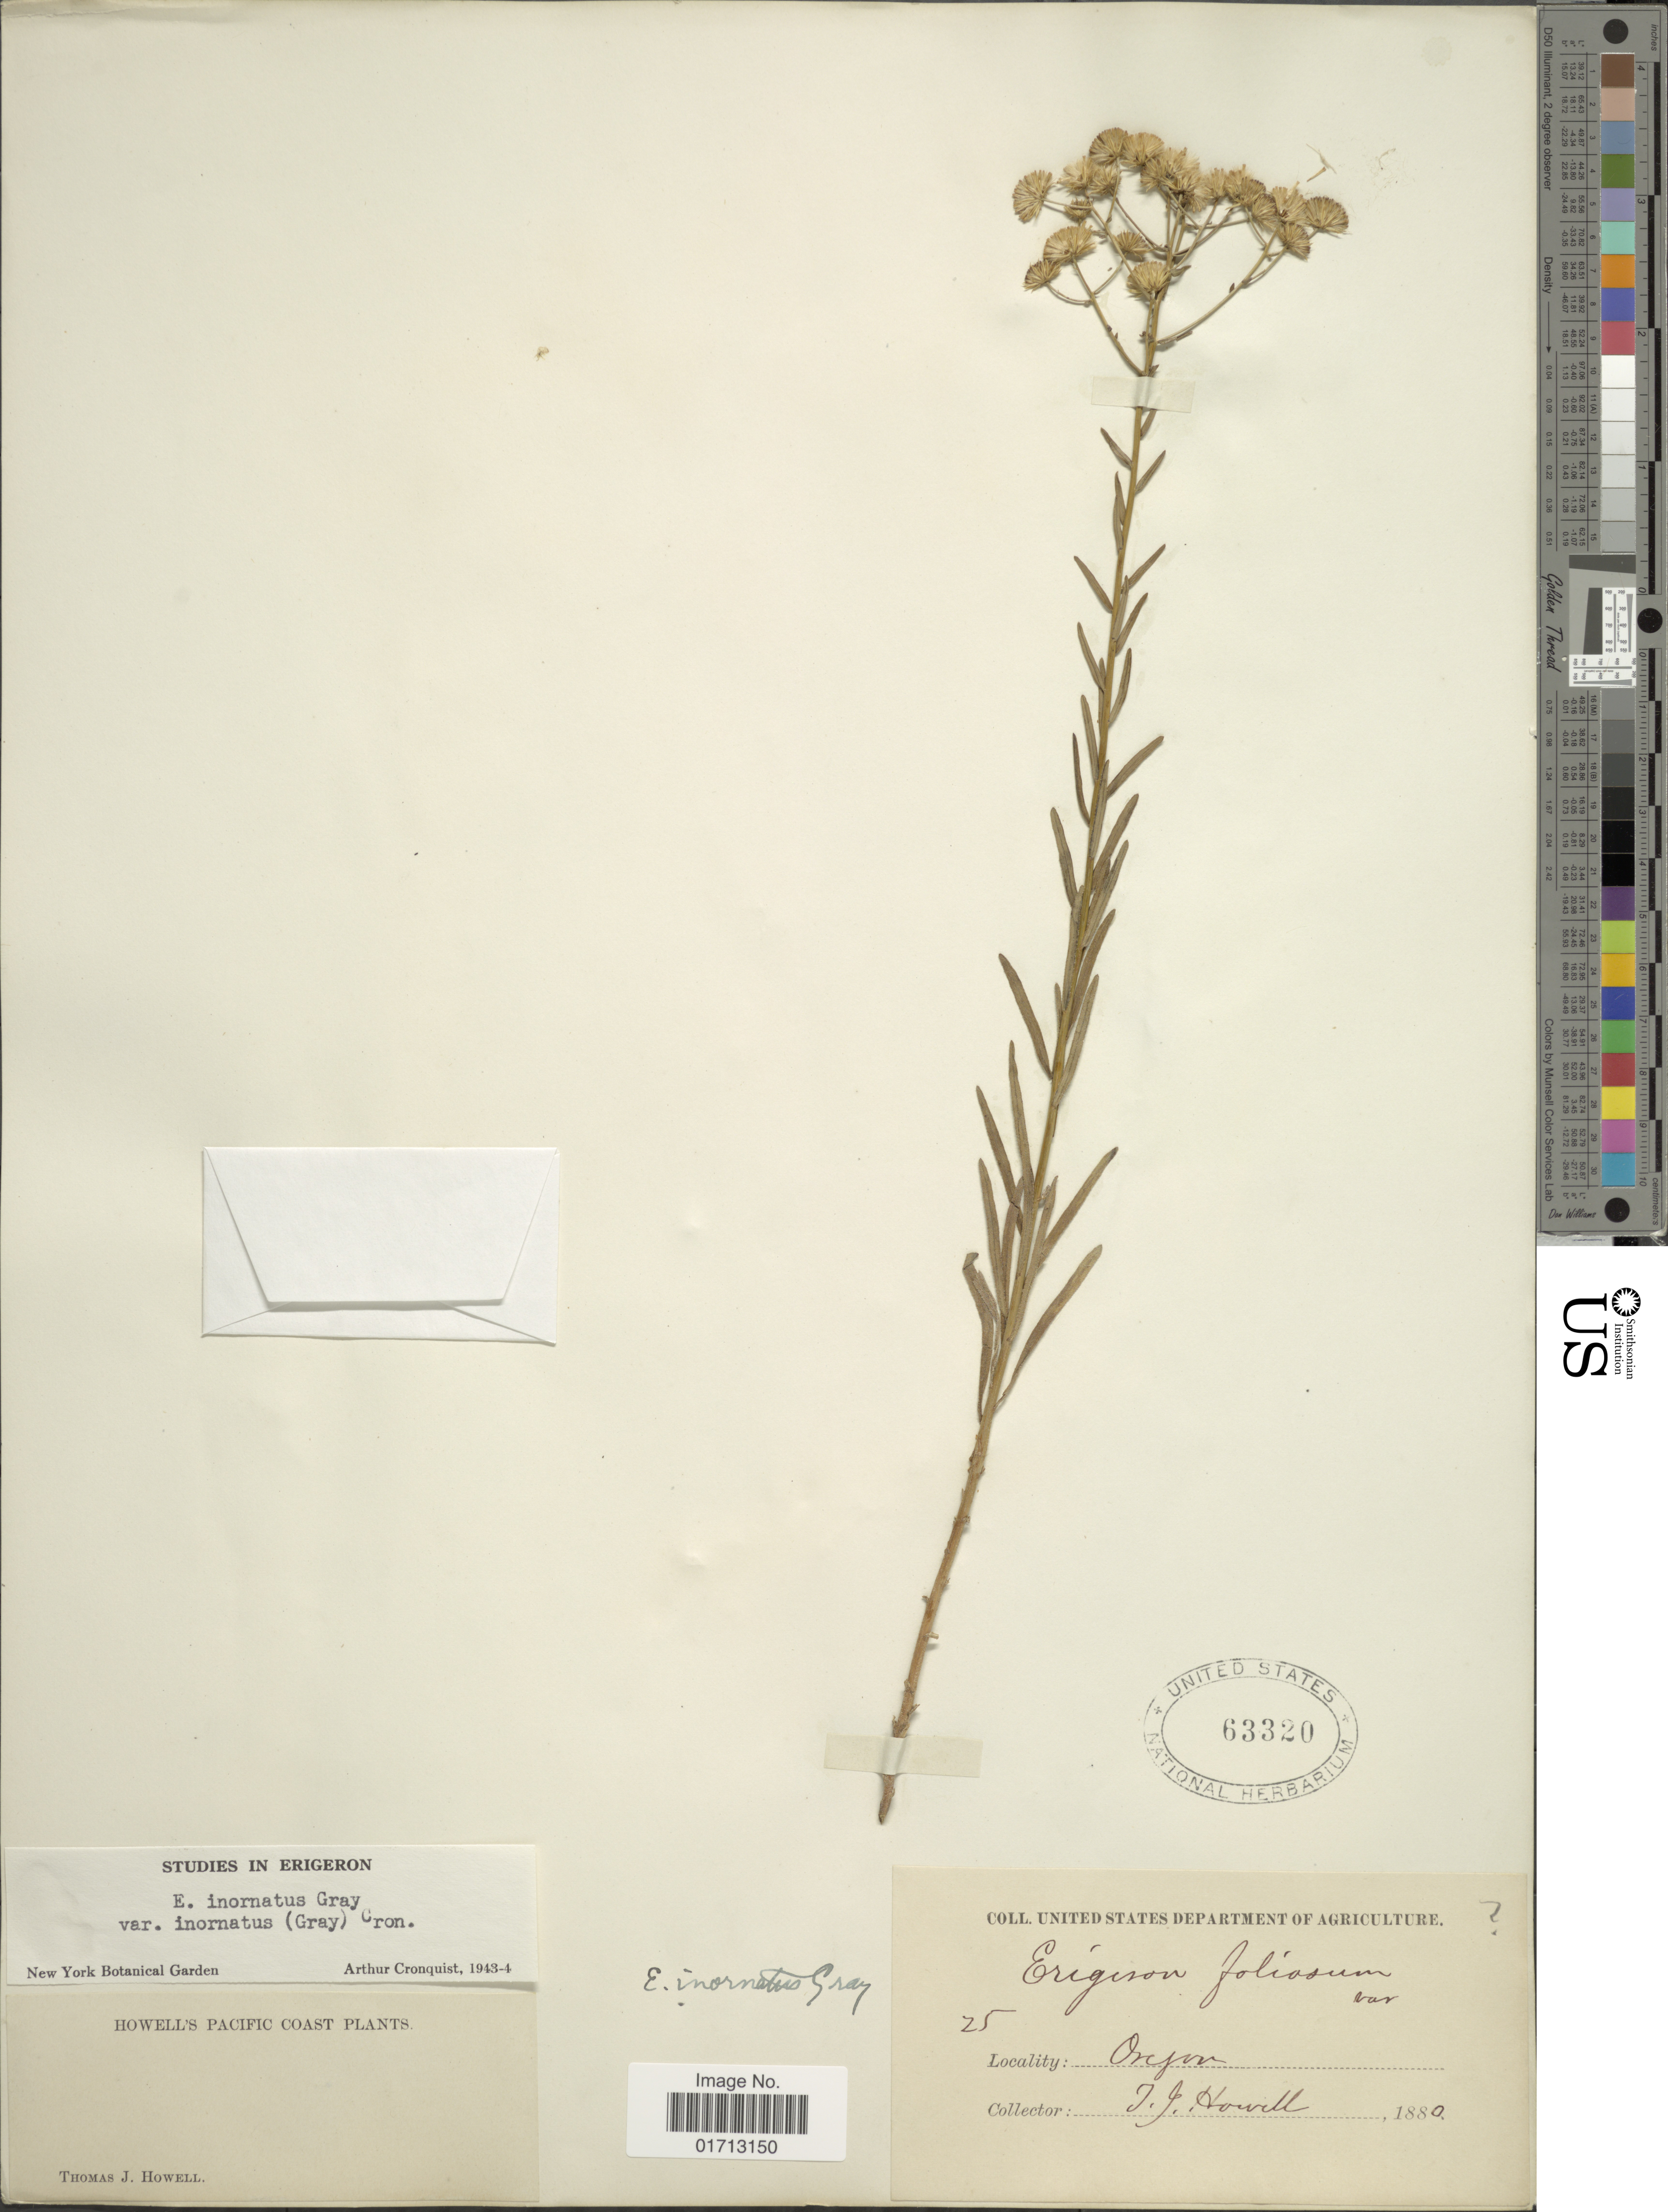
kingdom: Plantae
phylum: Tracheophyta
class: Magnoliopsida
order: Asterales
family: Asteraceae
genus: Erigeron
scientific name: Erigeron inornatus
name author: (A. Gray) A. Gray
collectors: T. J. Howell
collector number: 25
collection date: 1880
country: United States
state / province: Oregon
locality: Howell's pacific Coast.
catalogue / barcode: US 63320